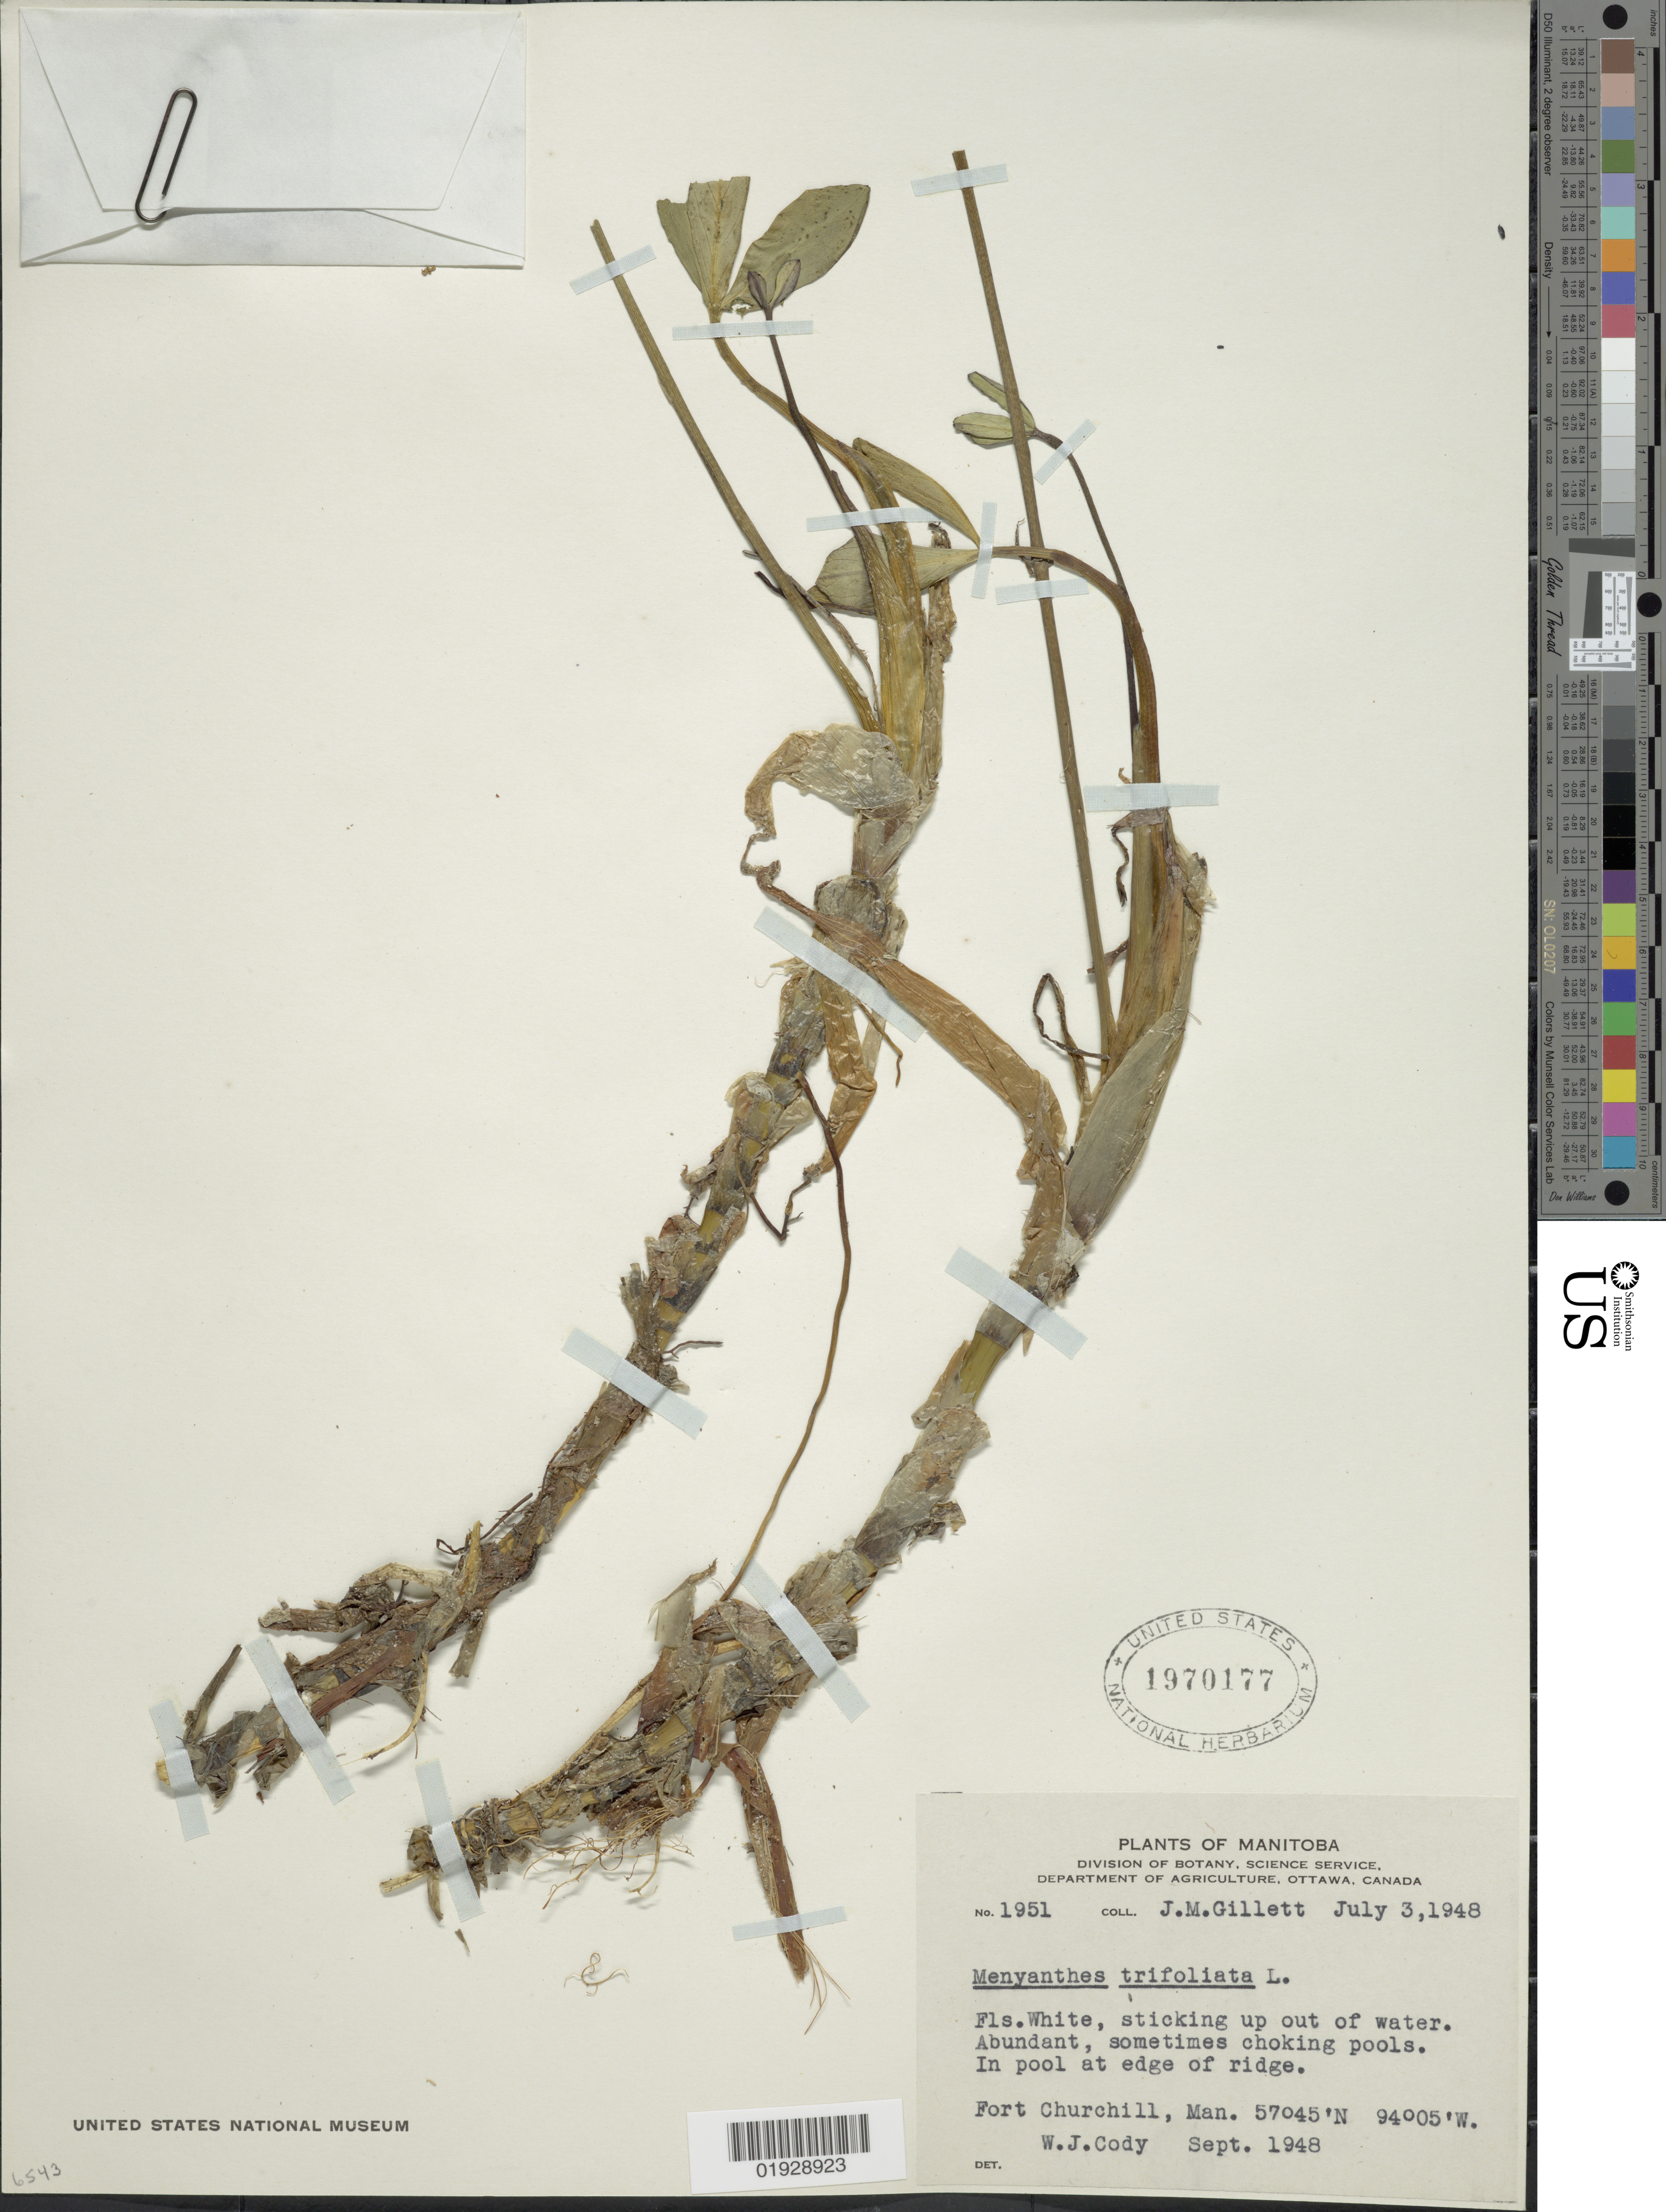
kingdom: Plantae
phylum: Tracheophyta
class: Magnoliopsida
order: Asterales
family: Menyanthaceae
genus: Menyanthes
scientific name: Menyanthes trifoliata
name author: L.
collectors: J. M. Gillett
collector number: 1951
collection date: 1948-07-03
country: Canada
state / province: Manitoba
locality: Fort Churchill, Man.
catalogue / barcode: US 1970177